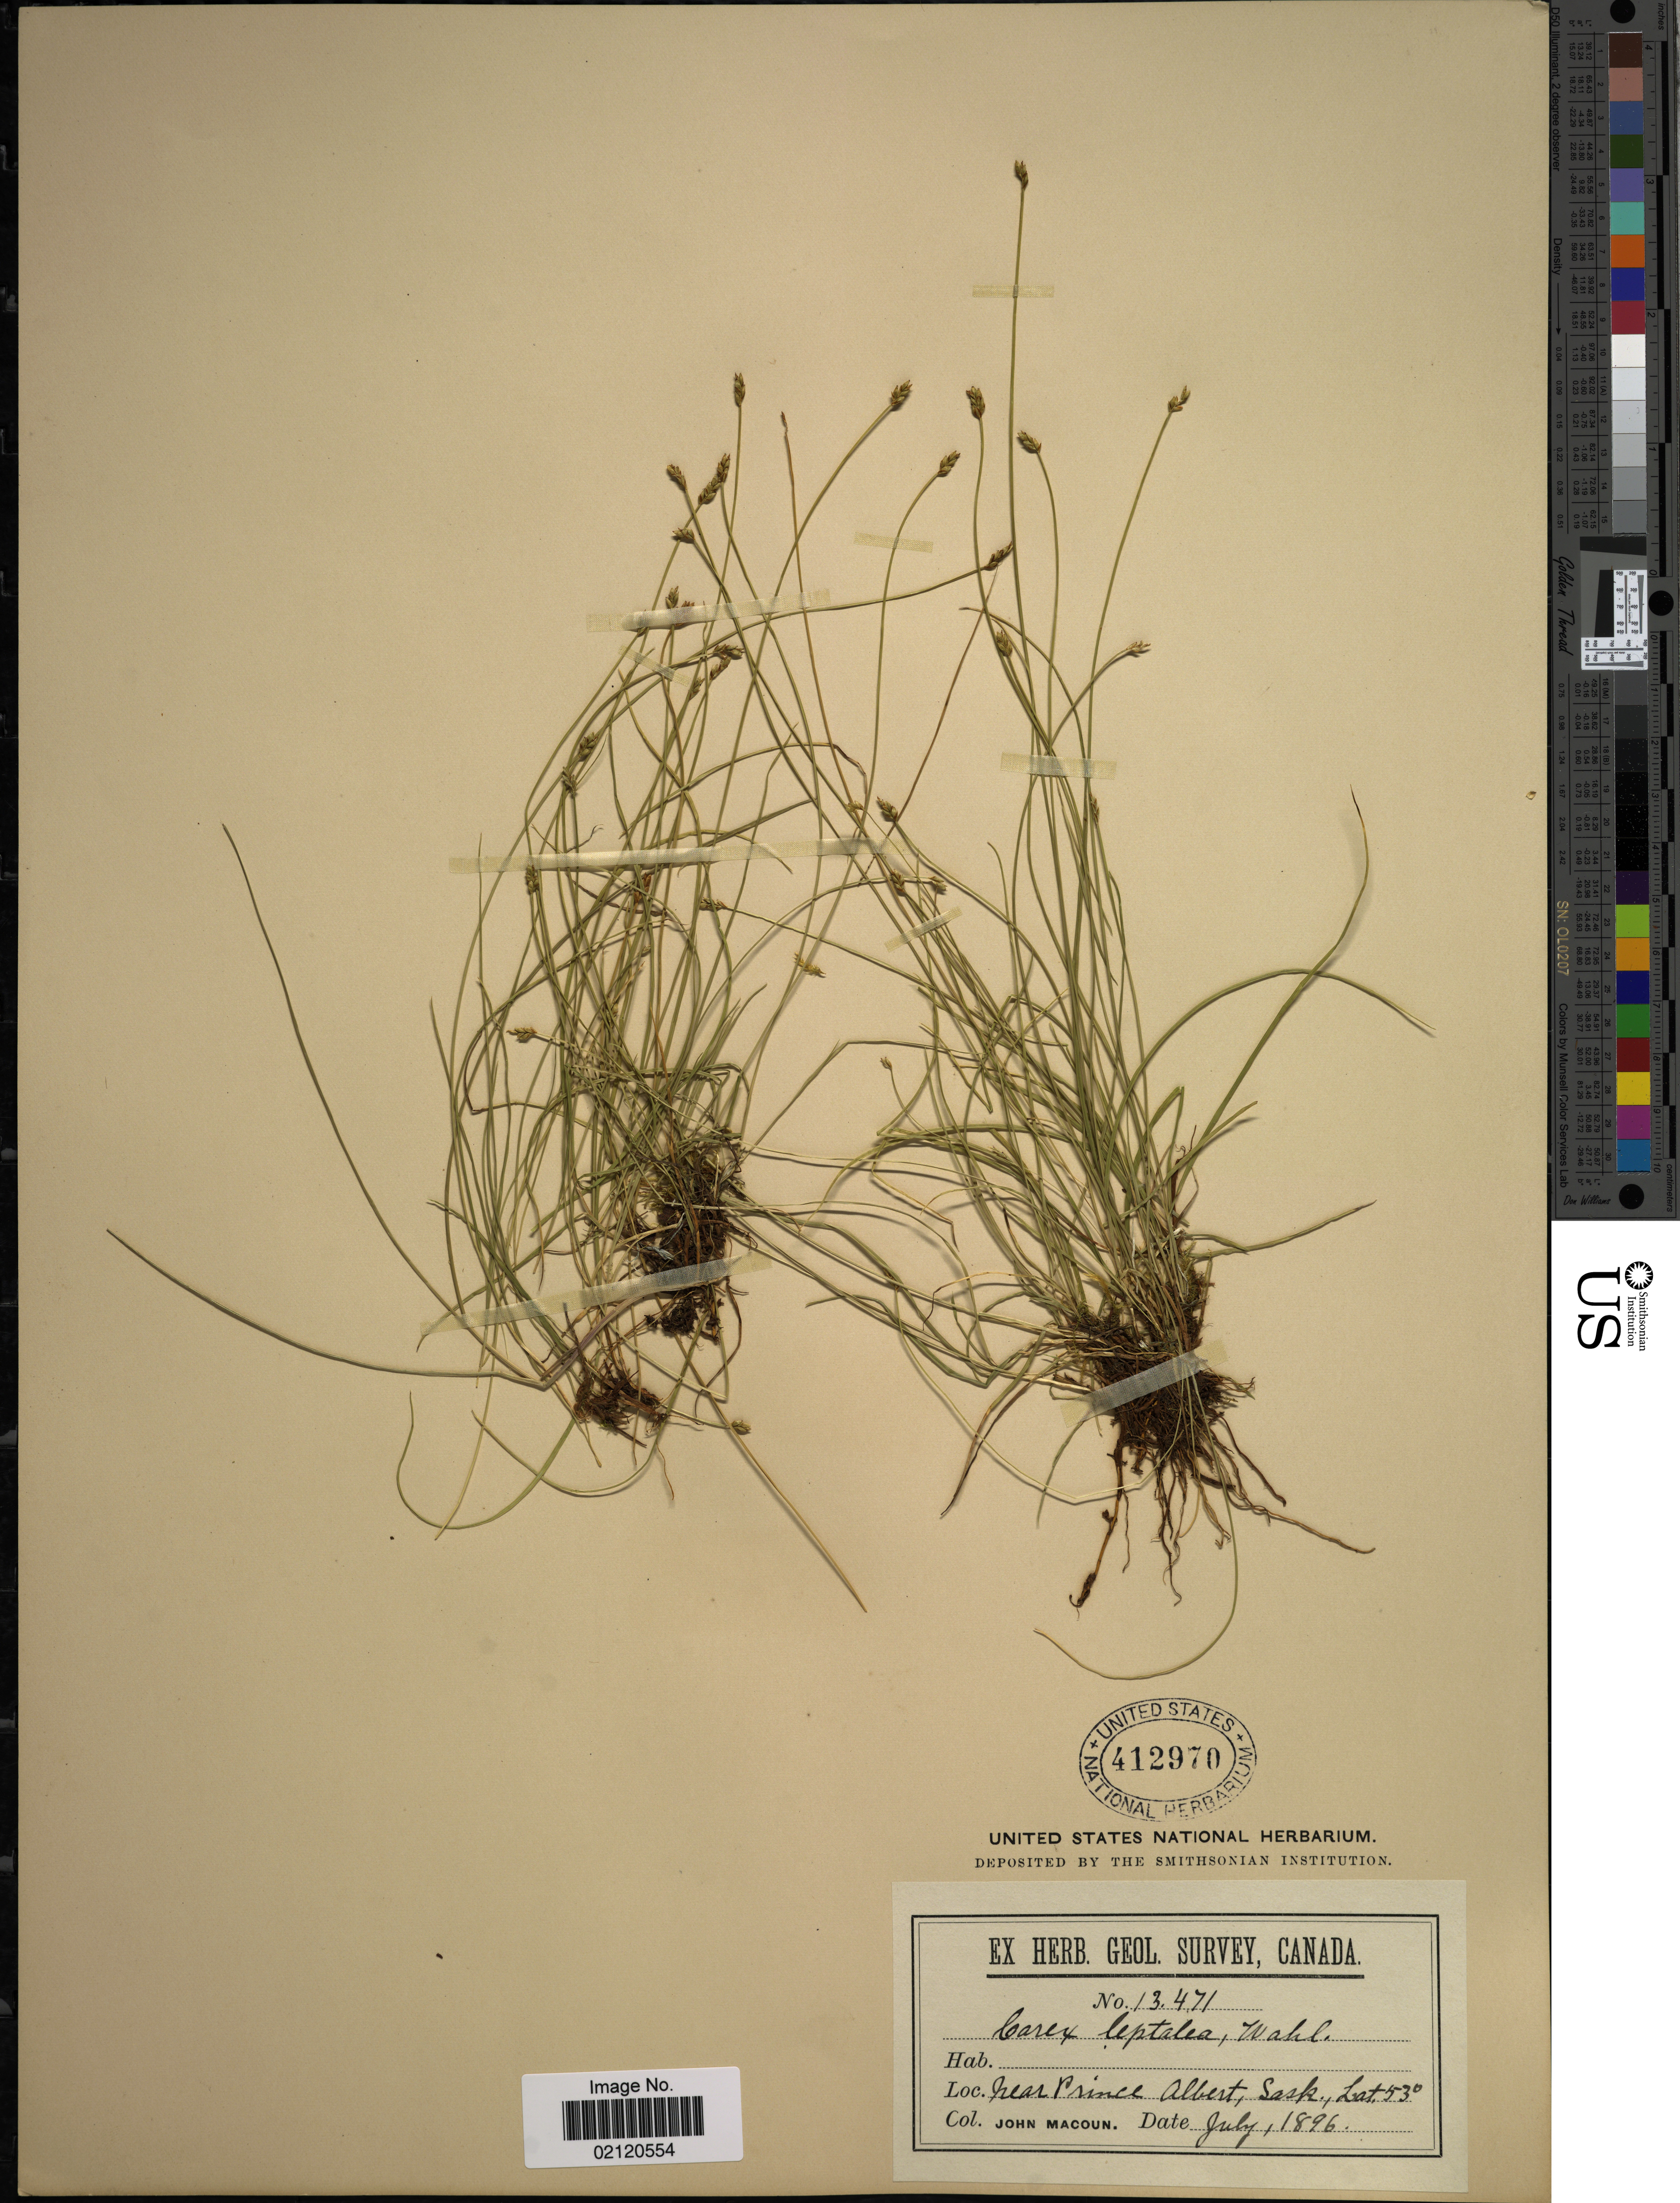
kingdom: Plantae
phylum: Tracheophyta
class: Liliopsida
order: Poales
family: Cyperaceae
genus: Carex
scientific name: Carex leptalea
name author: Wahlenb.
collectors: J. Macoun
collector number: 13471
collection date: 1896-07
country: Canada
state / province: Saskatchewan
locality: Near Prince Albert, Sask.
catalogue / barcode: US 412970